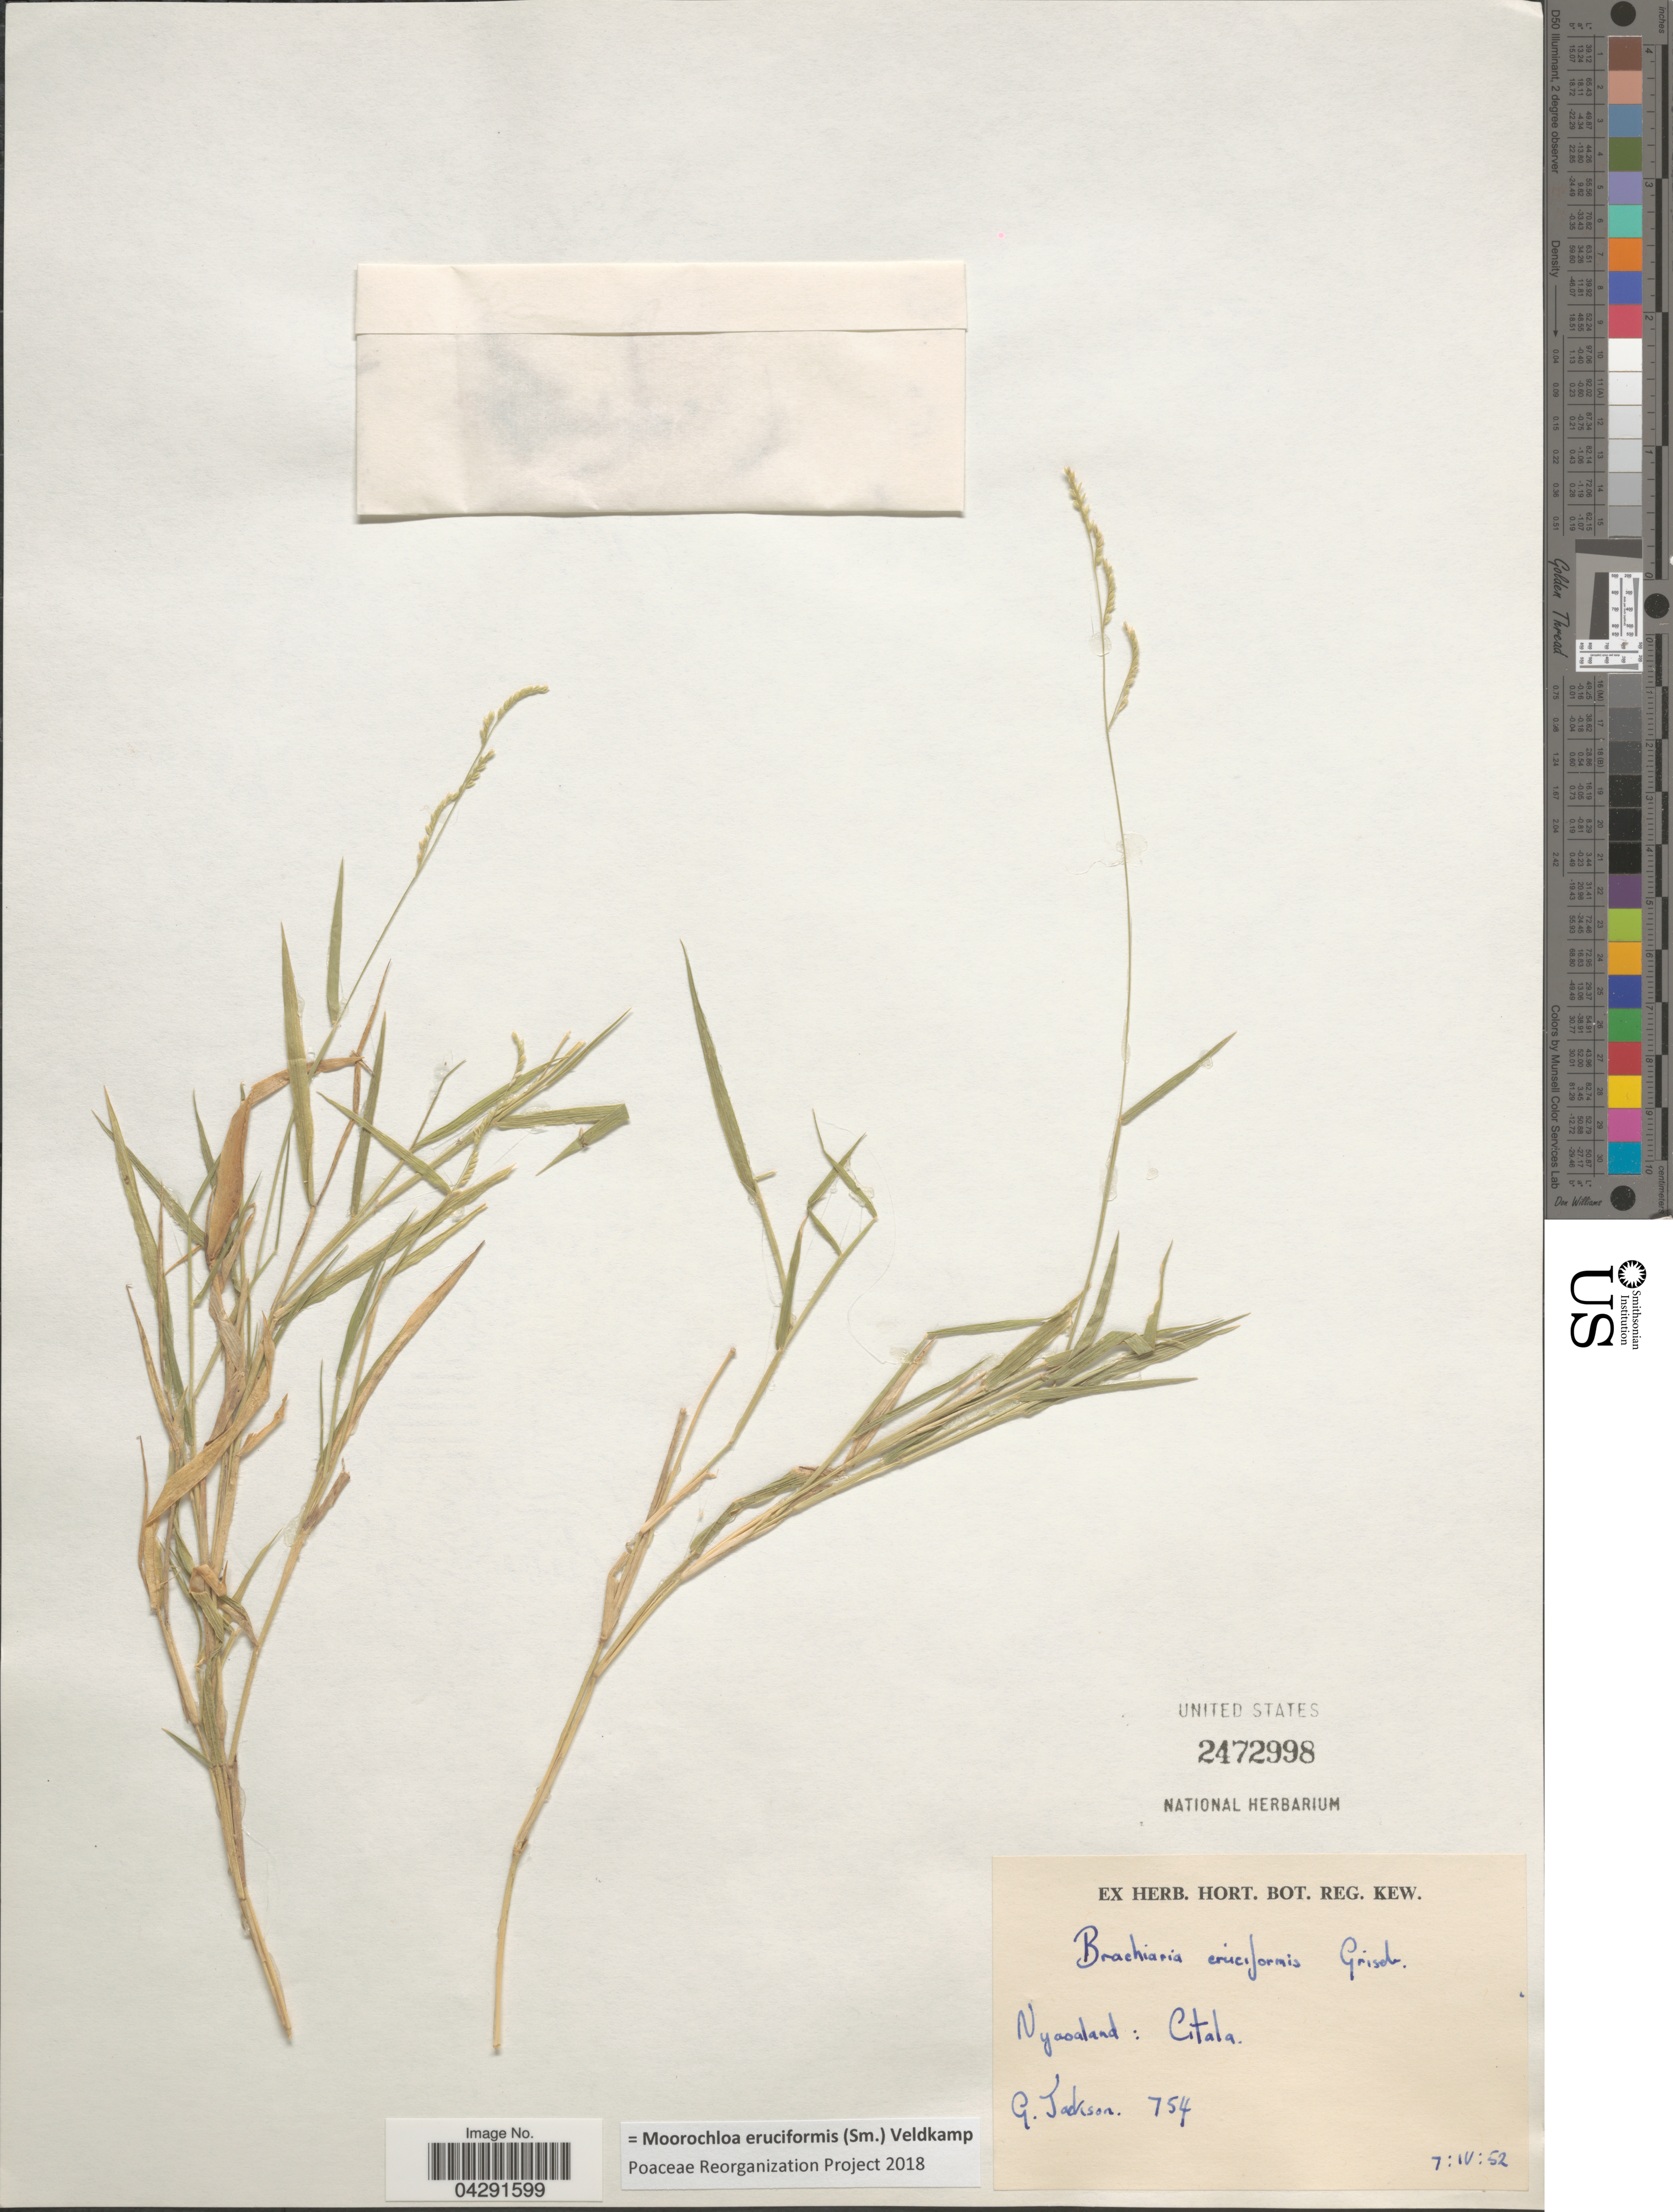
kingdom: Plantae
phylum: Tracheophyta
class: Liliopsida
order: Poales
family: Poaceae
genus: Moorochloa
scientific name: Moorochloa eruciformis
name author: (Sm.) Veldkamp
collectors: G. Jackson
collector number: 754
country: Malawi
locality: Nyasaland: Citala.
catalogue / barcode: US 2472998